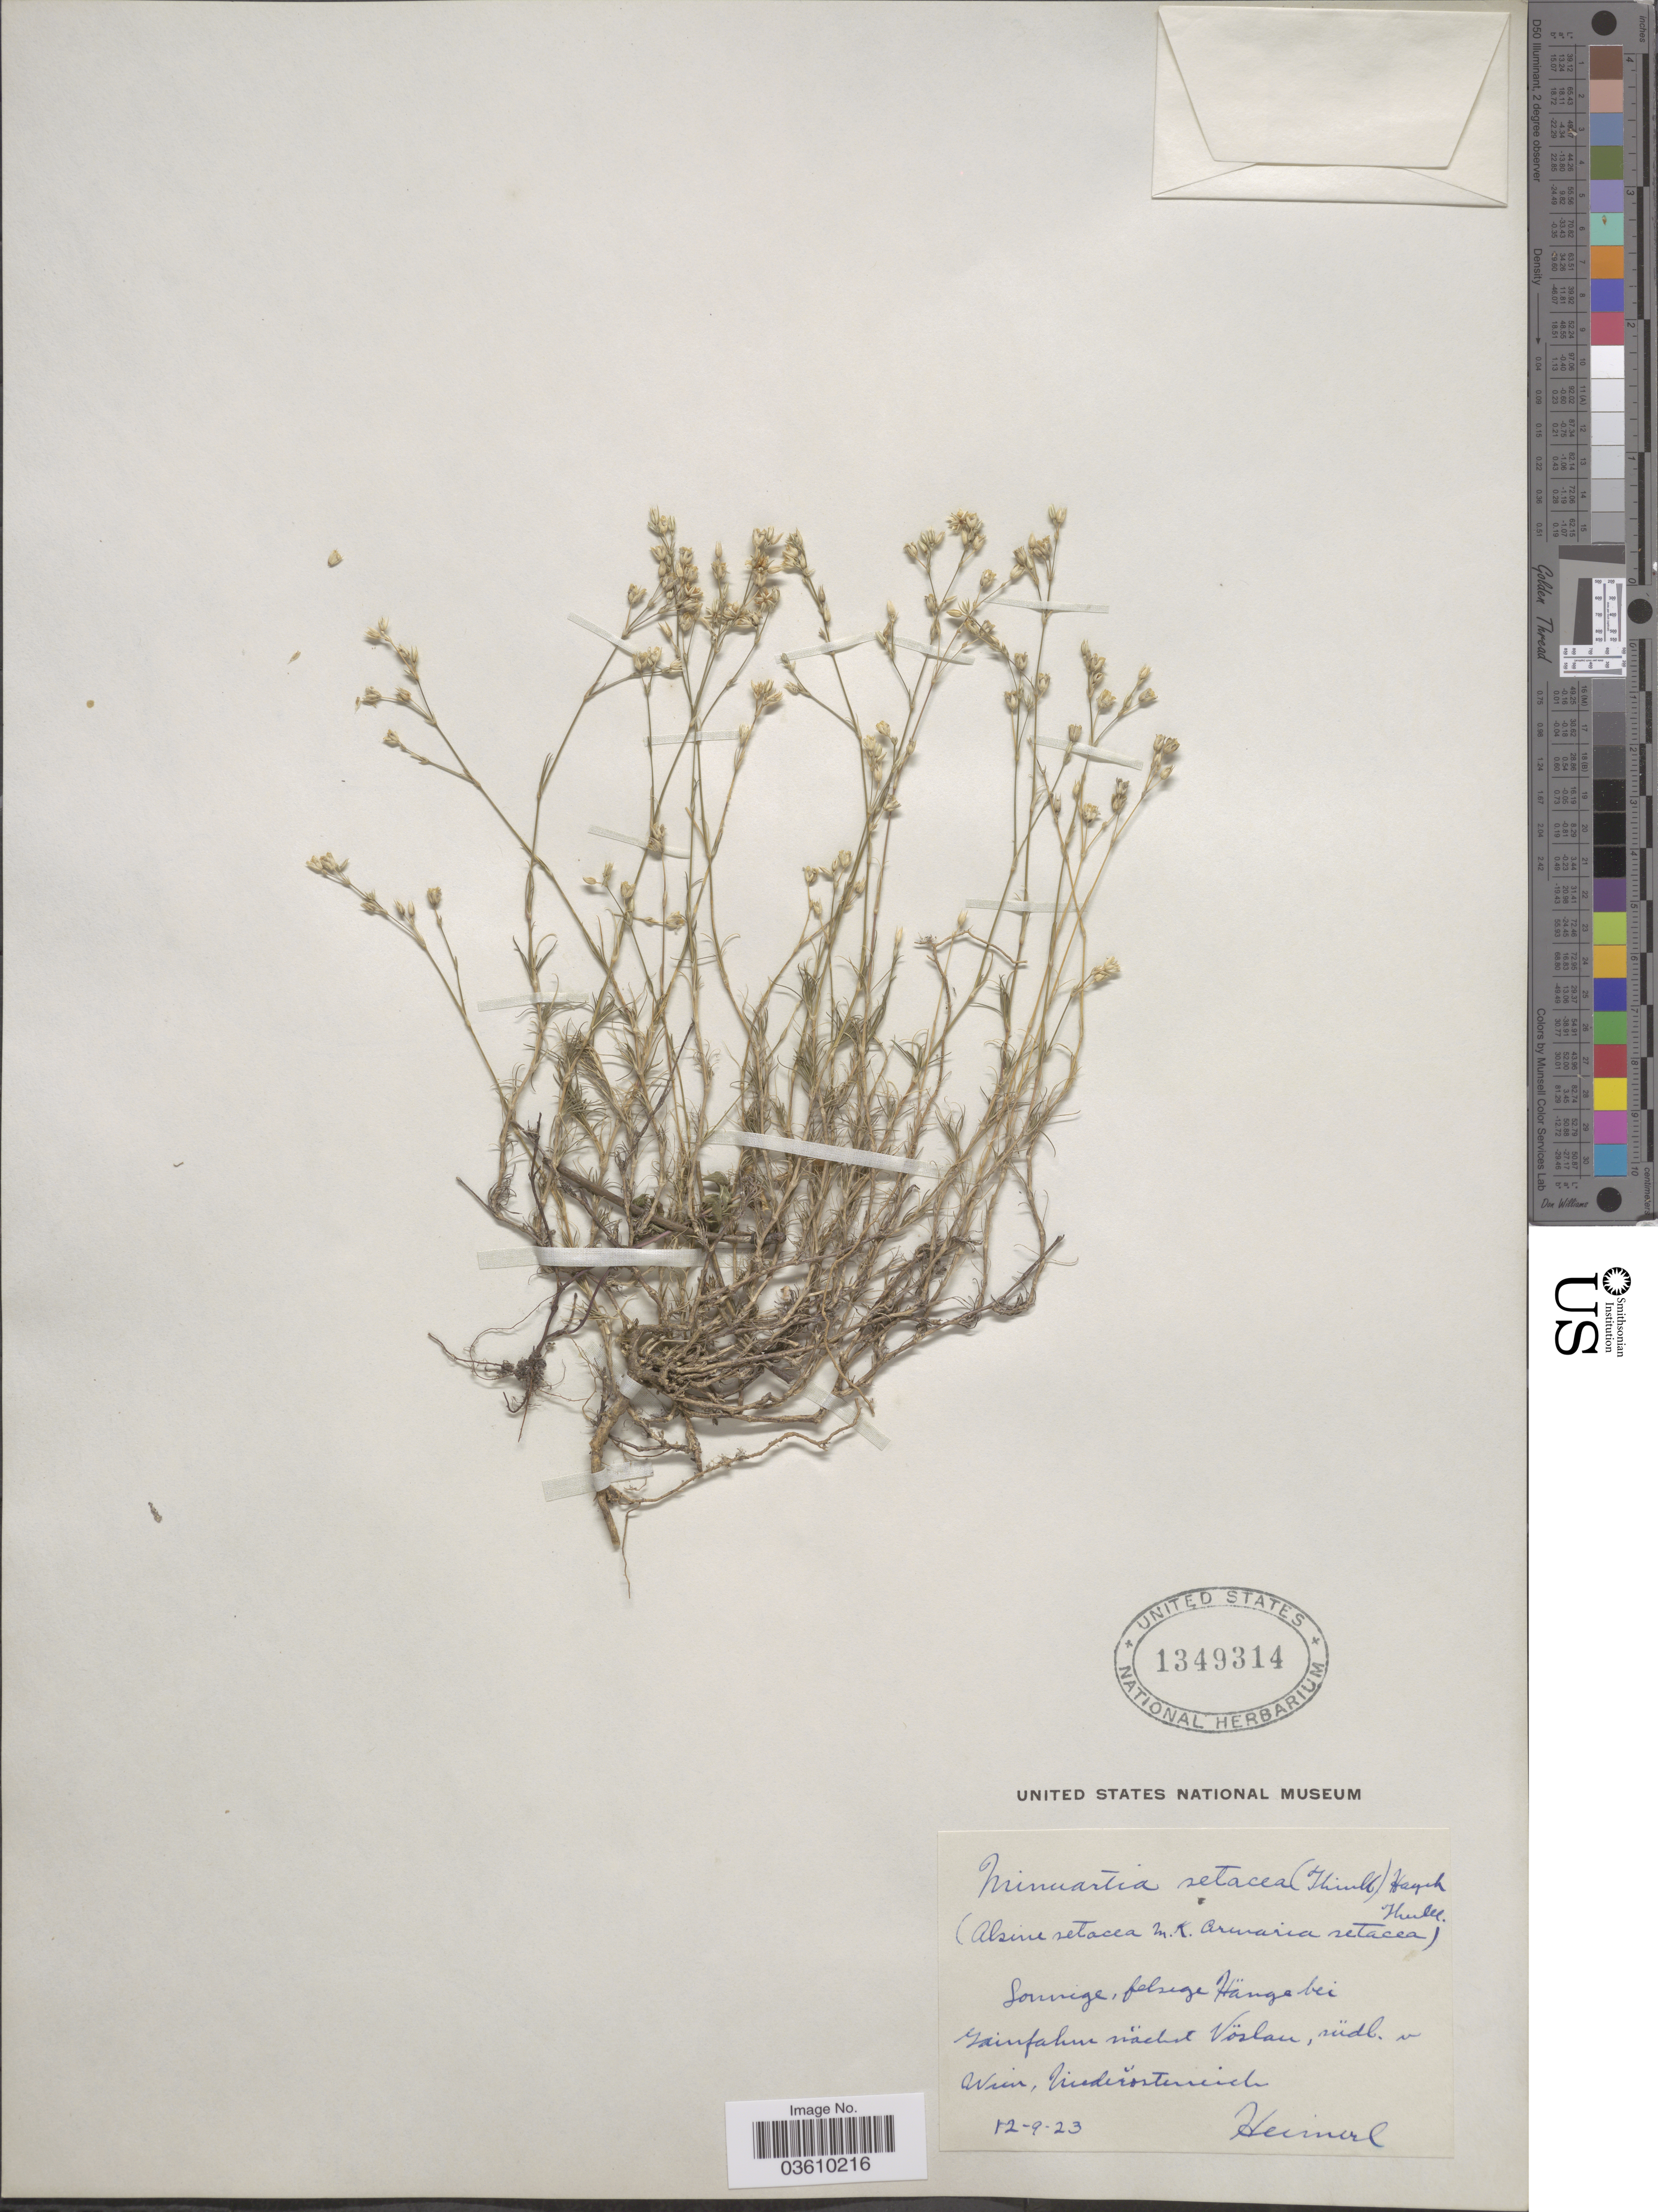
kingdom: Plantae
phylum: Tracheophyta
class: Magnoliopsida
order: Caryophyllales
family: Caryophyllaceae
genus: Minuartia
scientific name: Minuartia setacea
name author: (Thuill.) Hayek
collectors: Heimerl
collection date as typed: Transcribed d/m/y: 12/9/23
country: Austria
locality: Sonnige, felsige Hänge bei Gainfahrn nächst Vöslau, südl. v. Wien, Niederösterreich.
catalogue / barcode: US 1349314